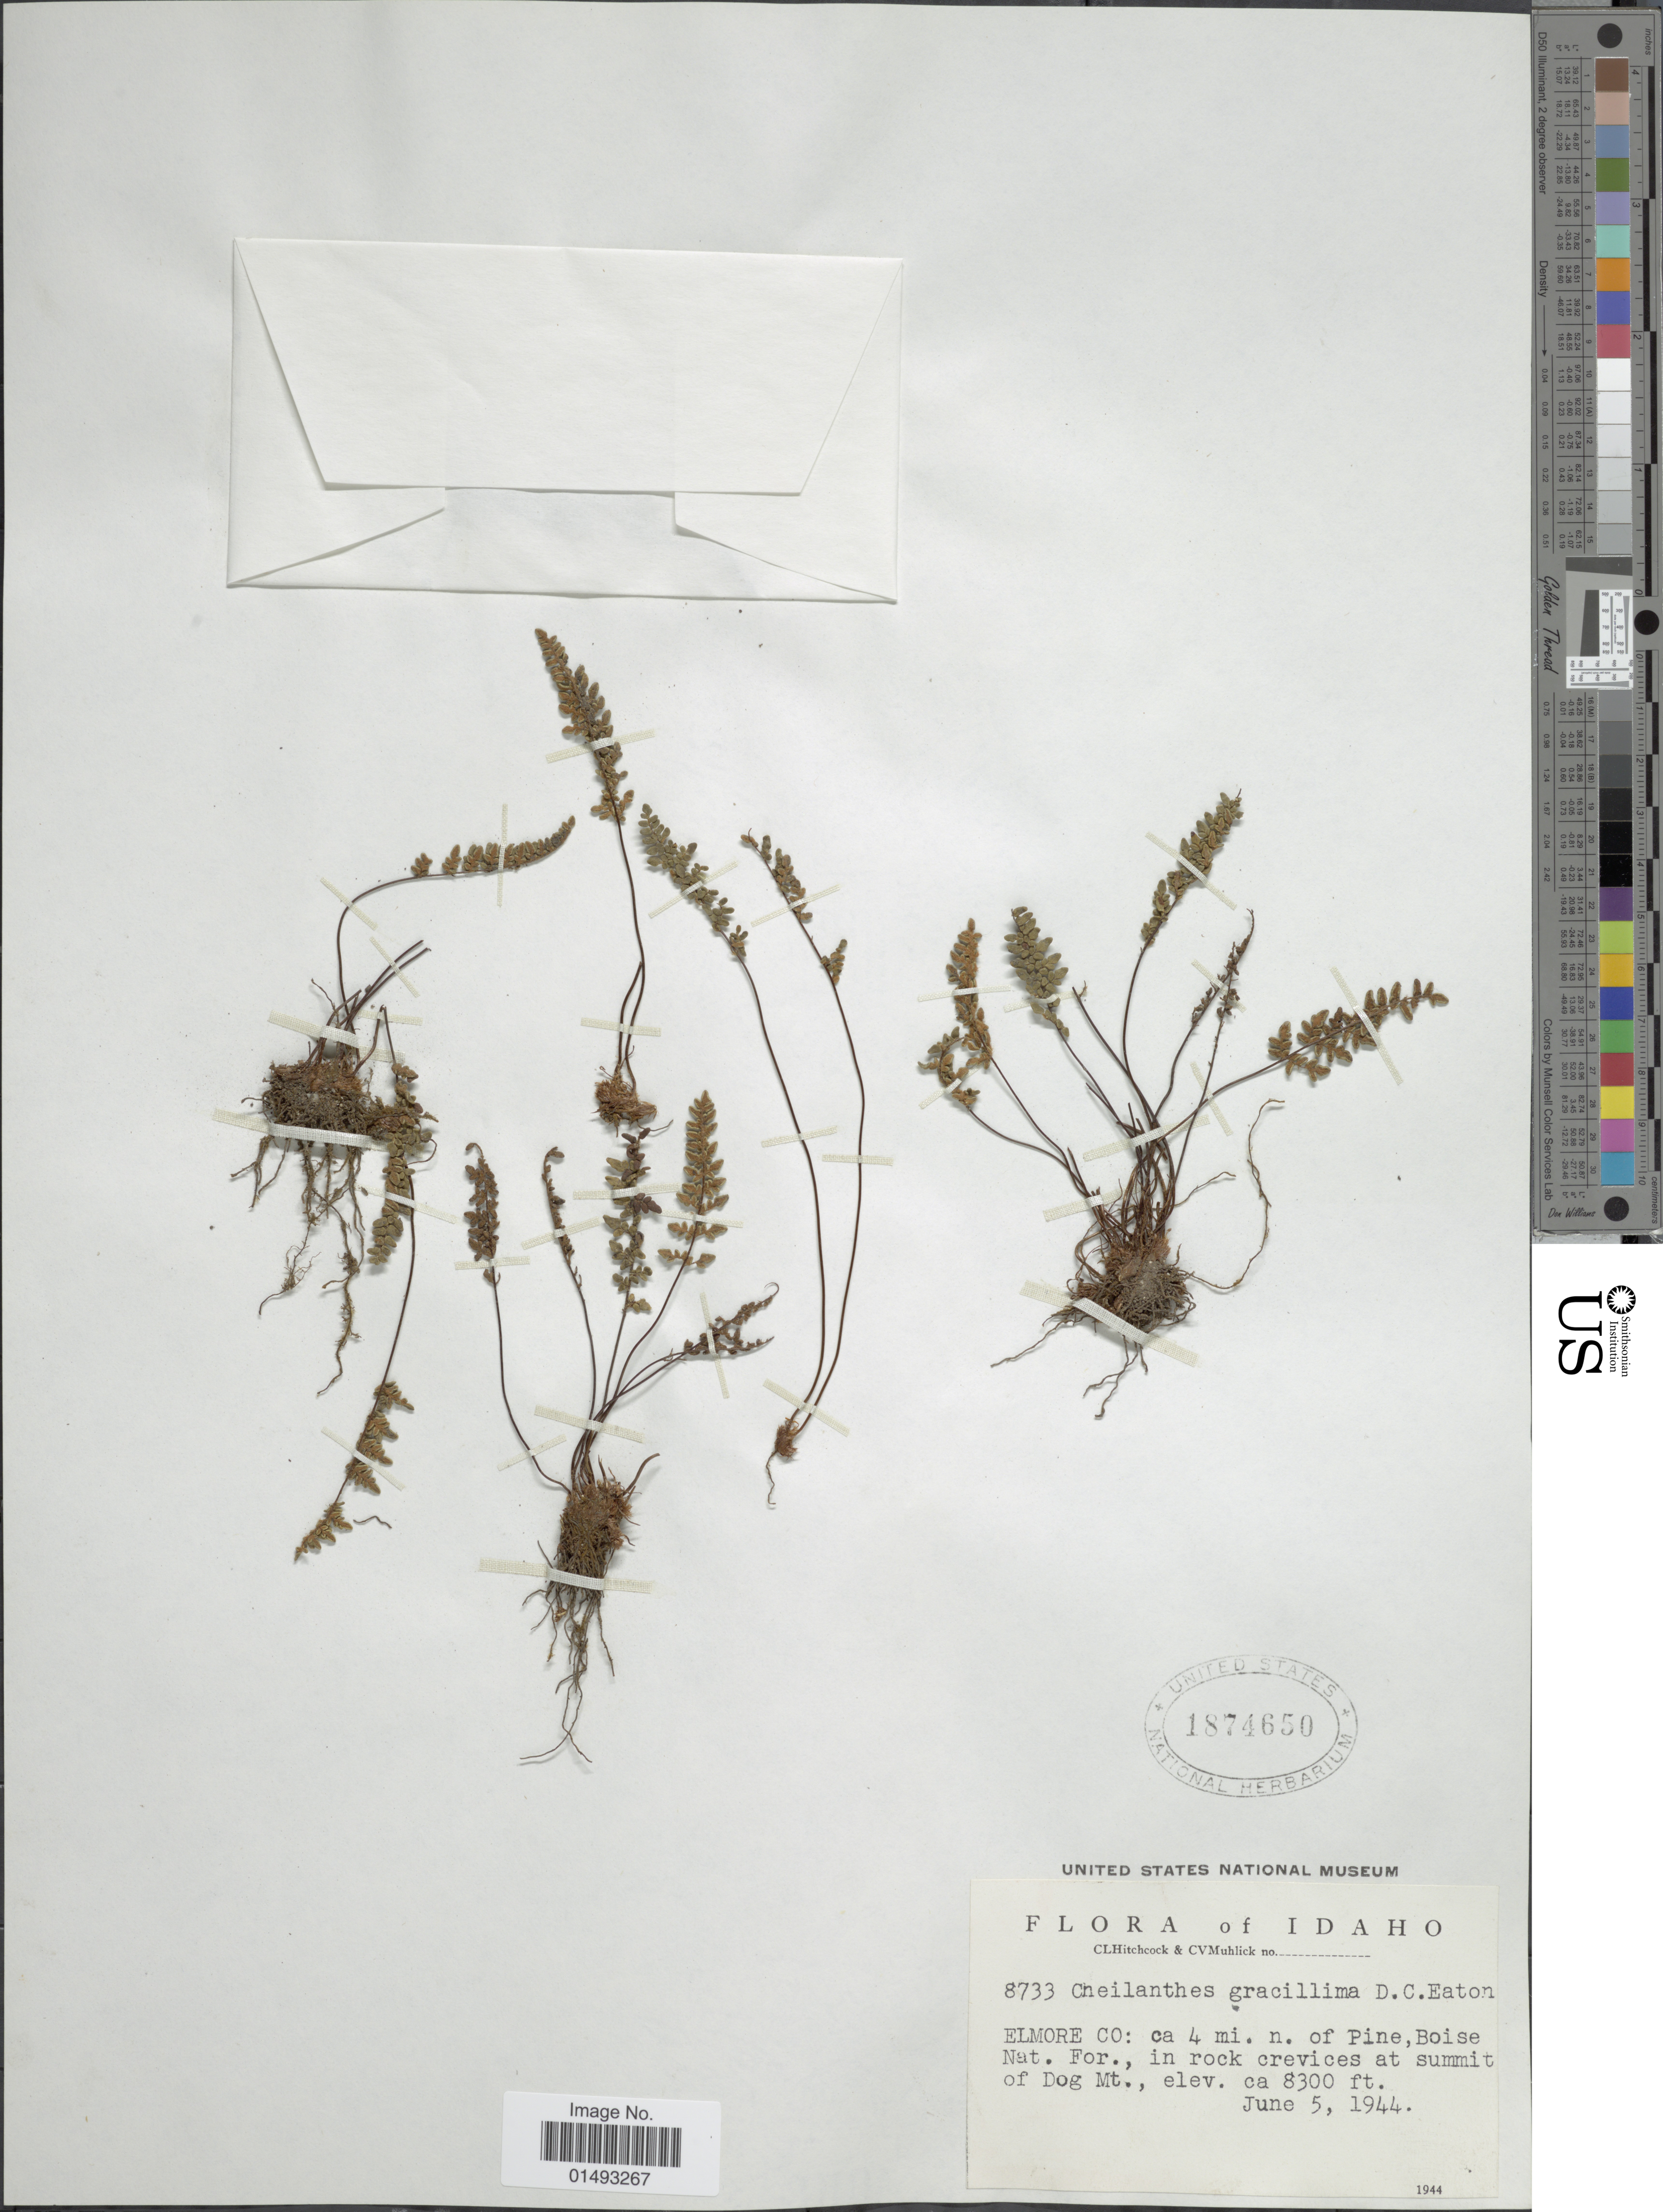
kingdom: Plantae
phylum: Tracheophyta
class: Polypodiopsida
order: Polypodiales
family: Pteridaceae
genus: Myriopteris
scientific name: Myriopteris gracillima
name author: (D.C. Eaton) J. Sm.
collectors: C. L. Hitchcock & C. V. Muhlick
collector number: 8733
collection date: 1944-06-05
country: United States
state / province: Idaho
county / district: Elmore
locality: ca 4 mi. n. of Pine, Boise Nat. For., in rock crevices at summit of Dog Mt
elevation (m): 2530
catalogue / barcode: US 1874650